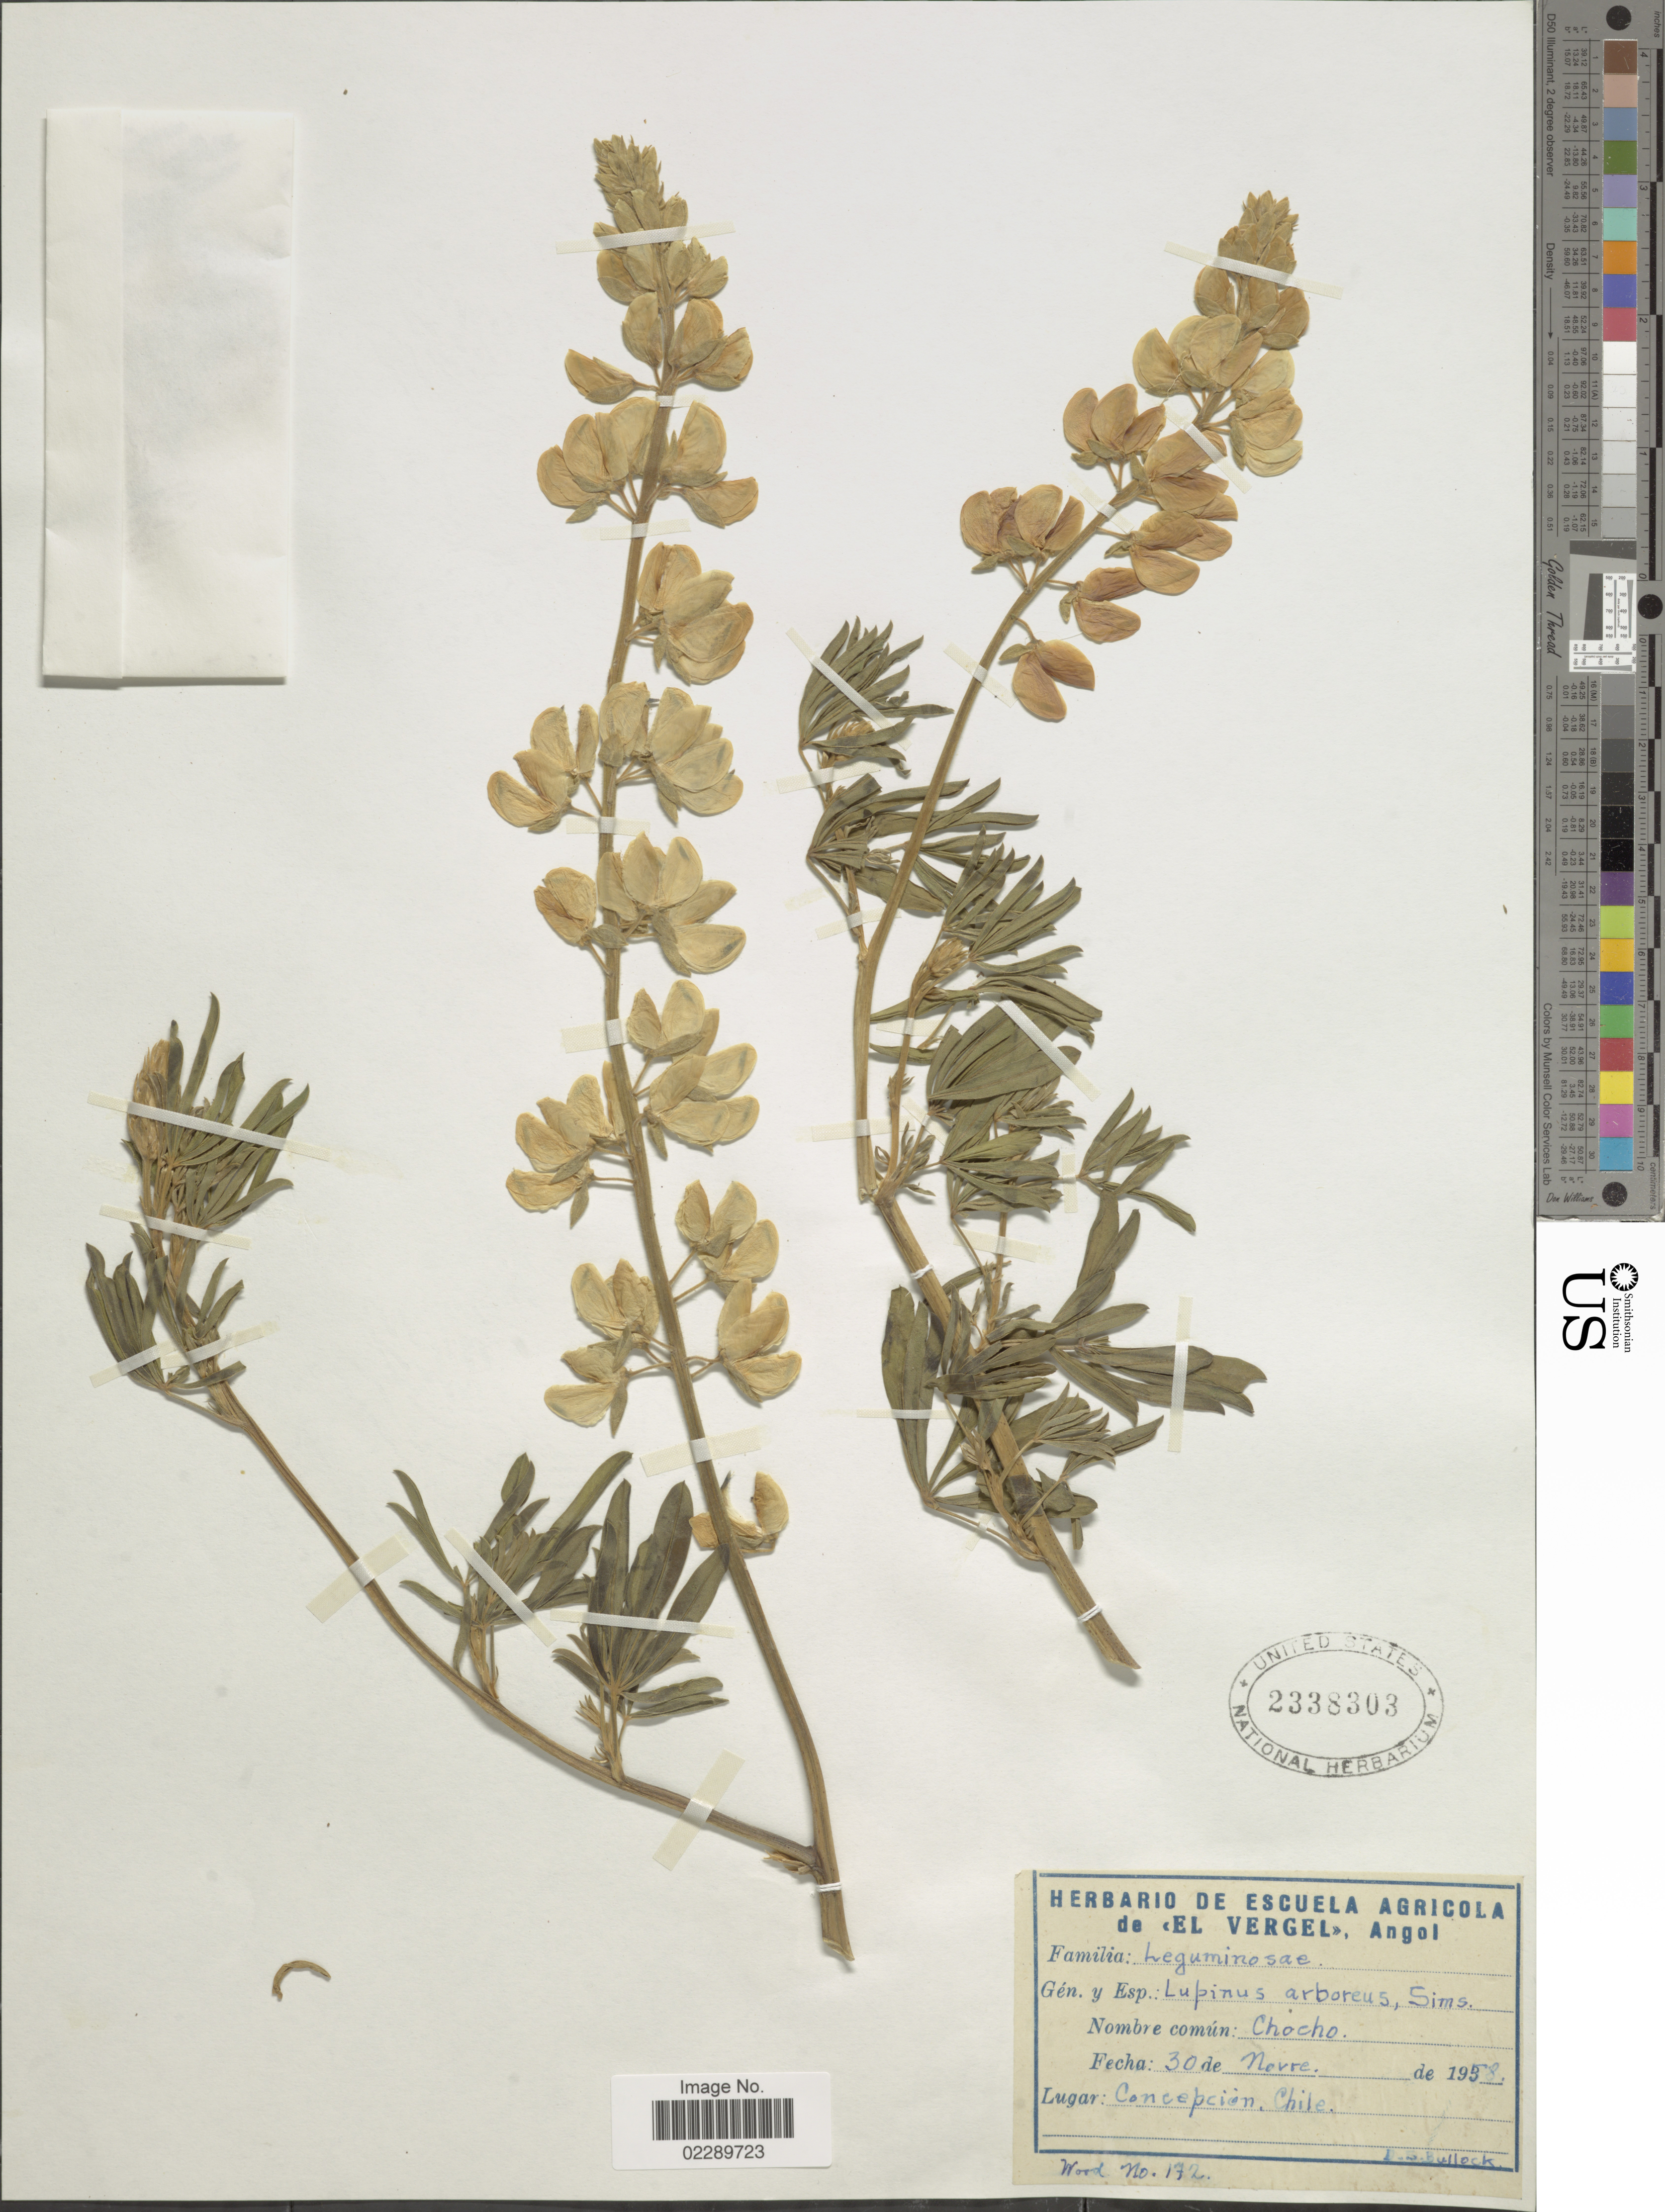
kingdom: Plantae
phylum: Tracheophyta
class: Magnoliopsida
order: Fabales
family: Fabaceae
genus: Lupinus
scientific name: Lupinus arboreus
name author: Sims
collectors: D. S. Bullock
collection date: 1958-11-30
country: Chile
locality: Concepcion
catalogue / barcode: US 2338303